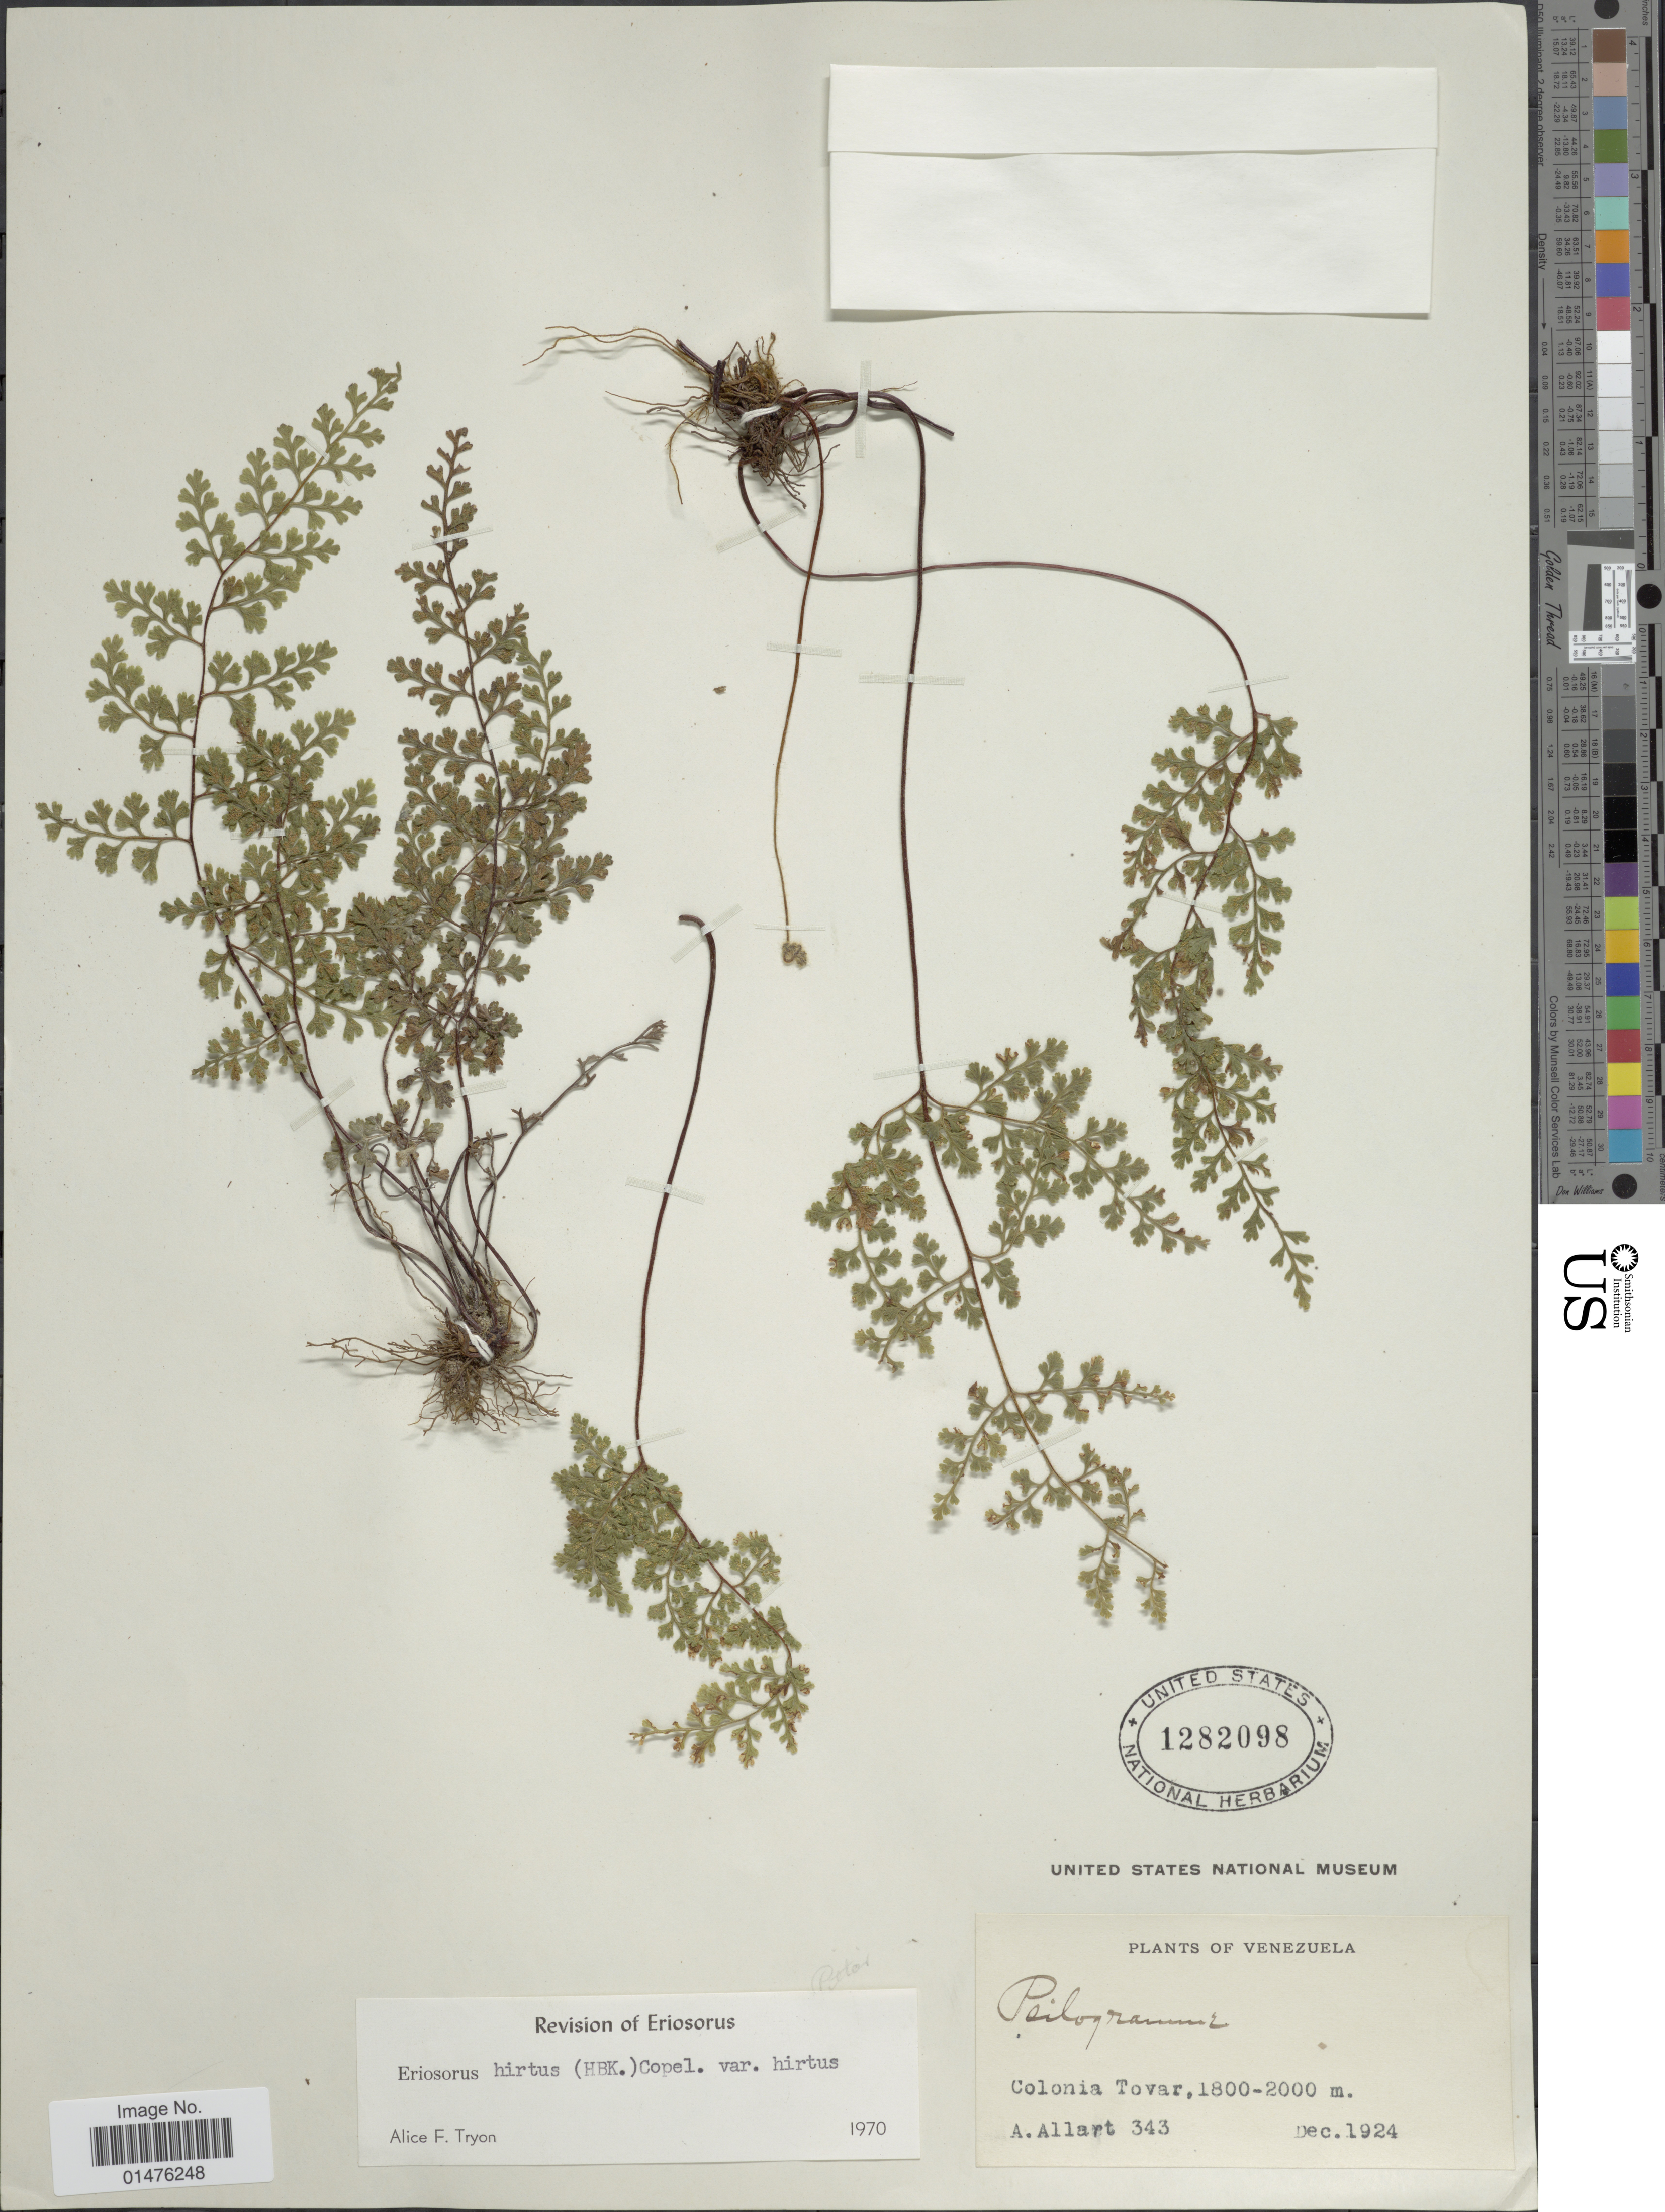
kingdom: Plantae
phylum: Tracheophyta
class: Polypodiopsida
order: Polypodiales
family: Pteridaceae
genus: Jamesonia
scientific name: Jamesonia hirta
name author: (Kunth) Christenh.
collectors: A. Allart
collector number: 343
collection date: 1924-12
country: Venezuela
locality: Colonia Tovar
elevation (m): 1800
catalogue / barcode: US 1282098